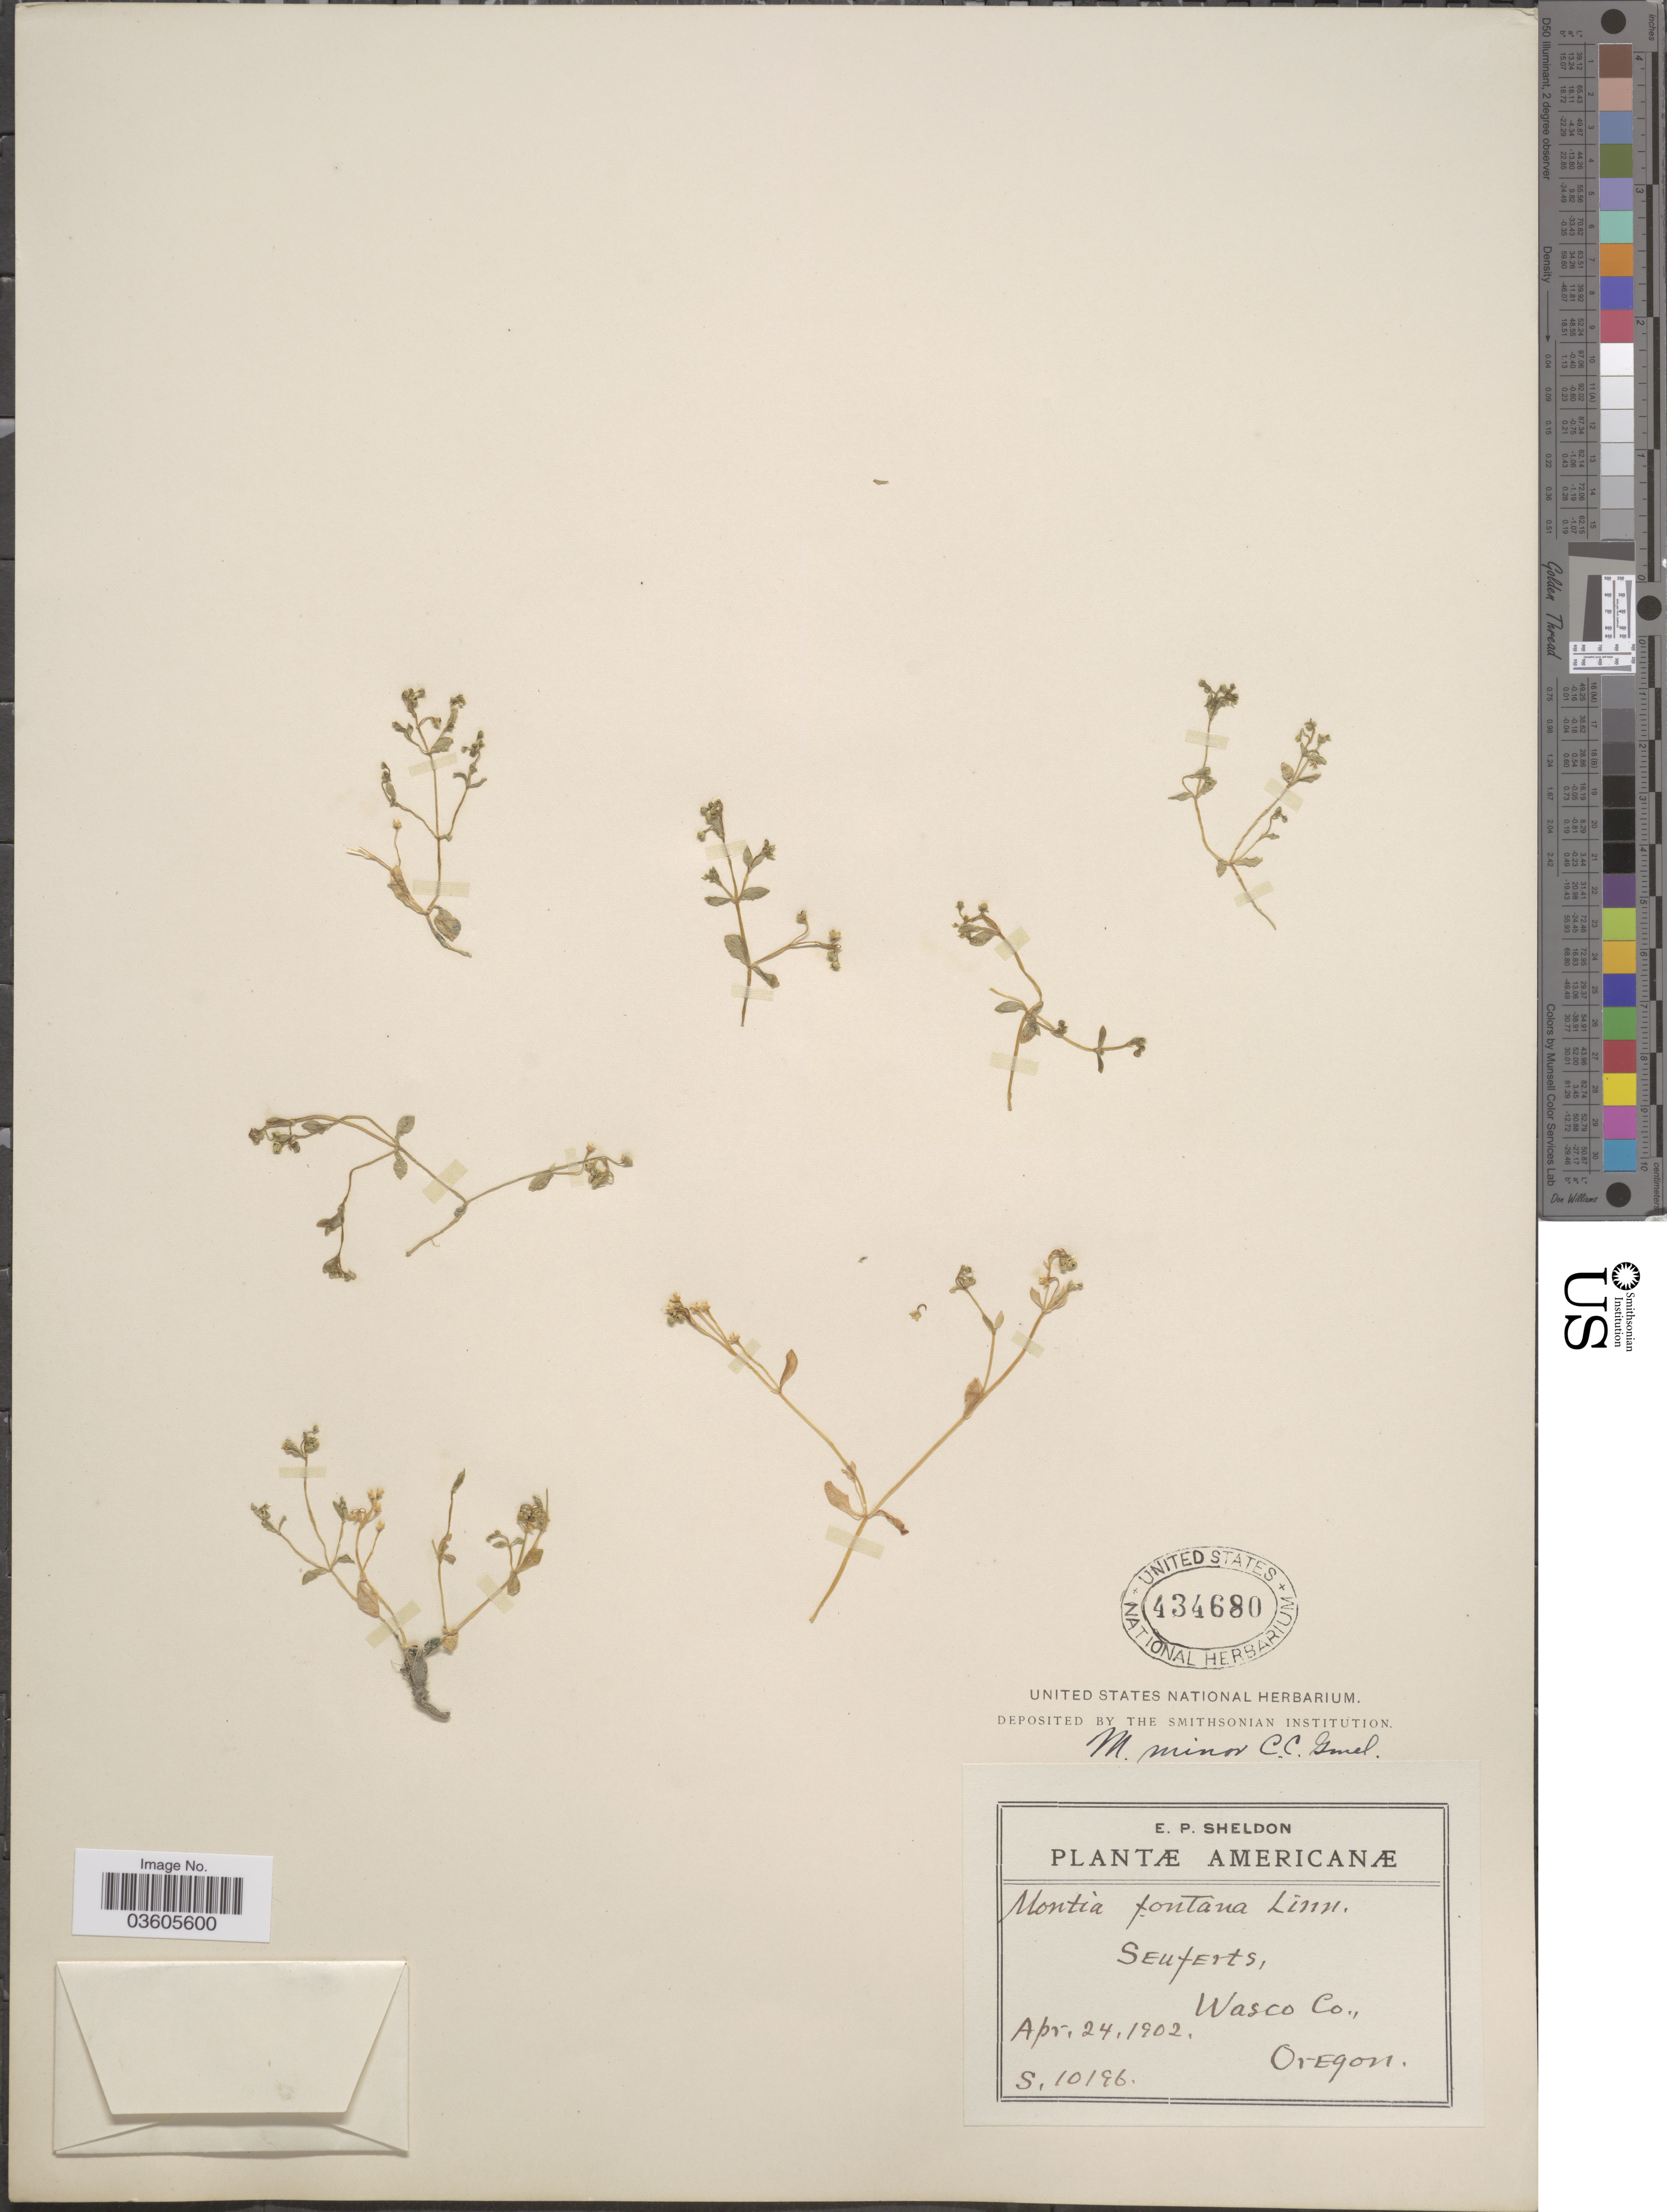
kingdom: Plantae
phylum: Tracheophyta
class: Magnoliopsida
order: Caryophyllales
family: Montiaceae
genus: Montia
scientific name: Montia minor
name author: C.C. Gmel.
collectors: E. P. Sheldon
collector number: S.10196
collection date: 1902-04-24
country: United States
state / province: Oregon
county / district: Wasco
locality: Seuferts, Wasco Co.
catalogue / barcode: US 434680